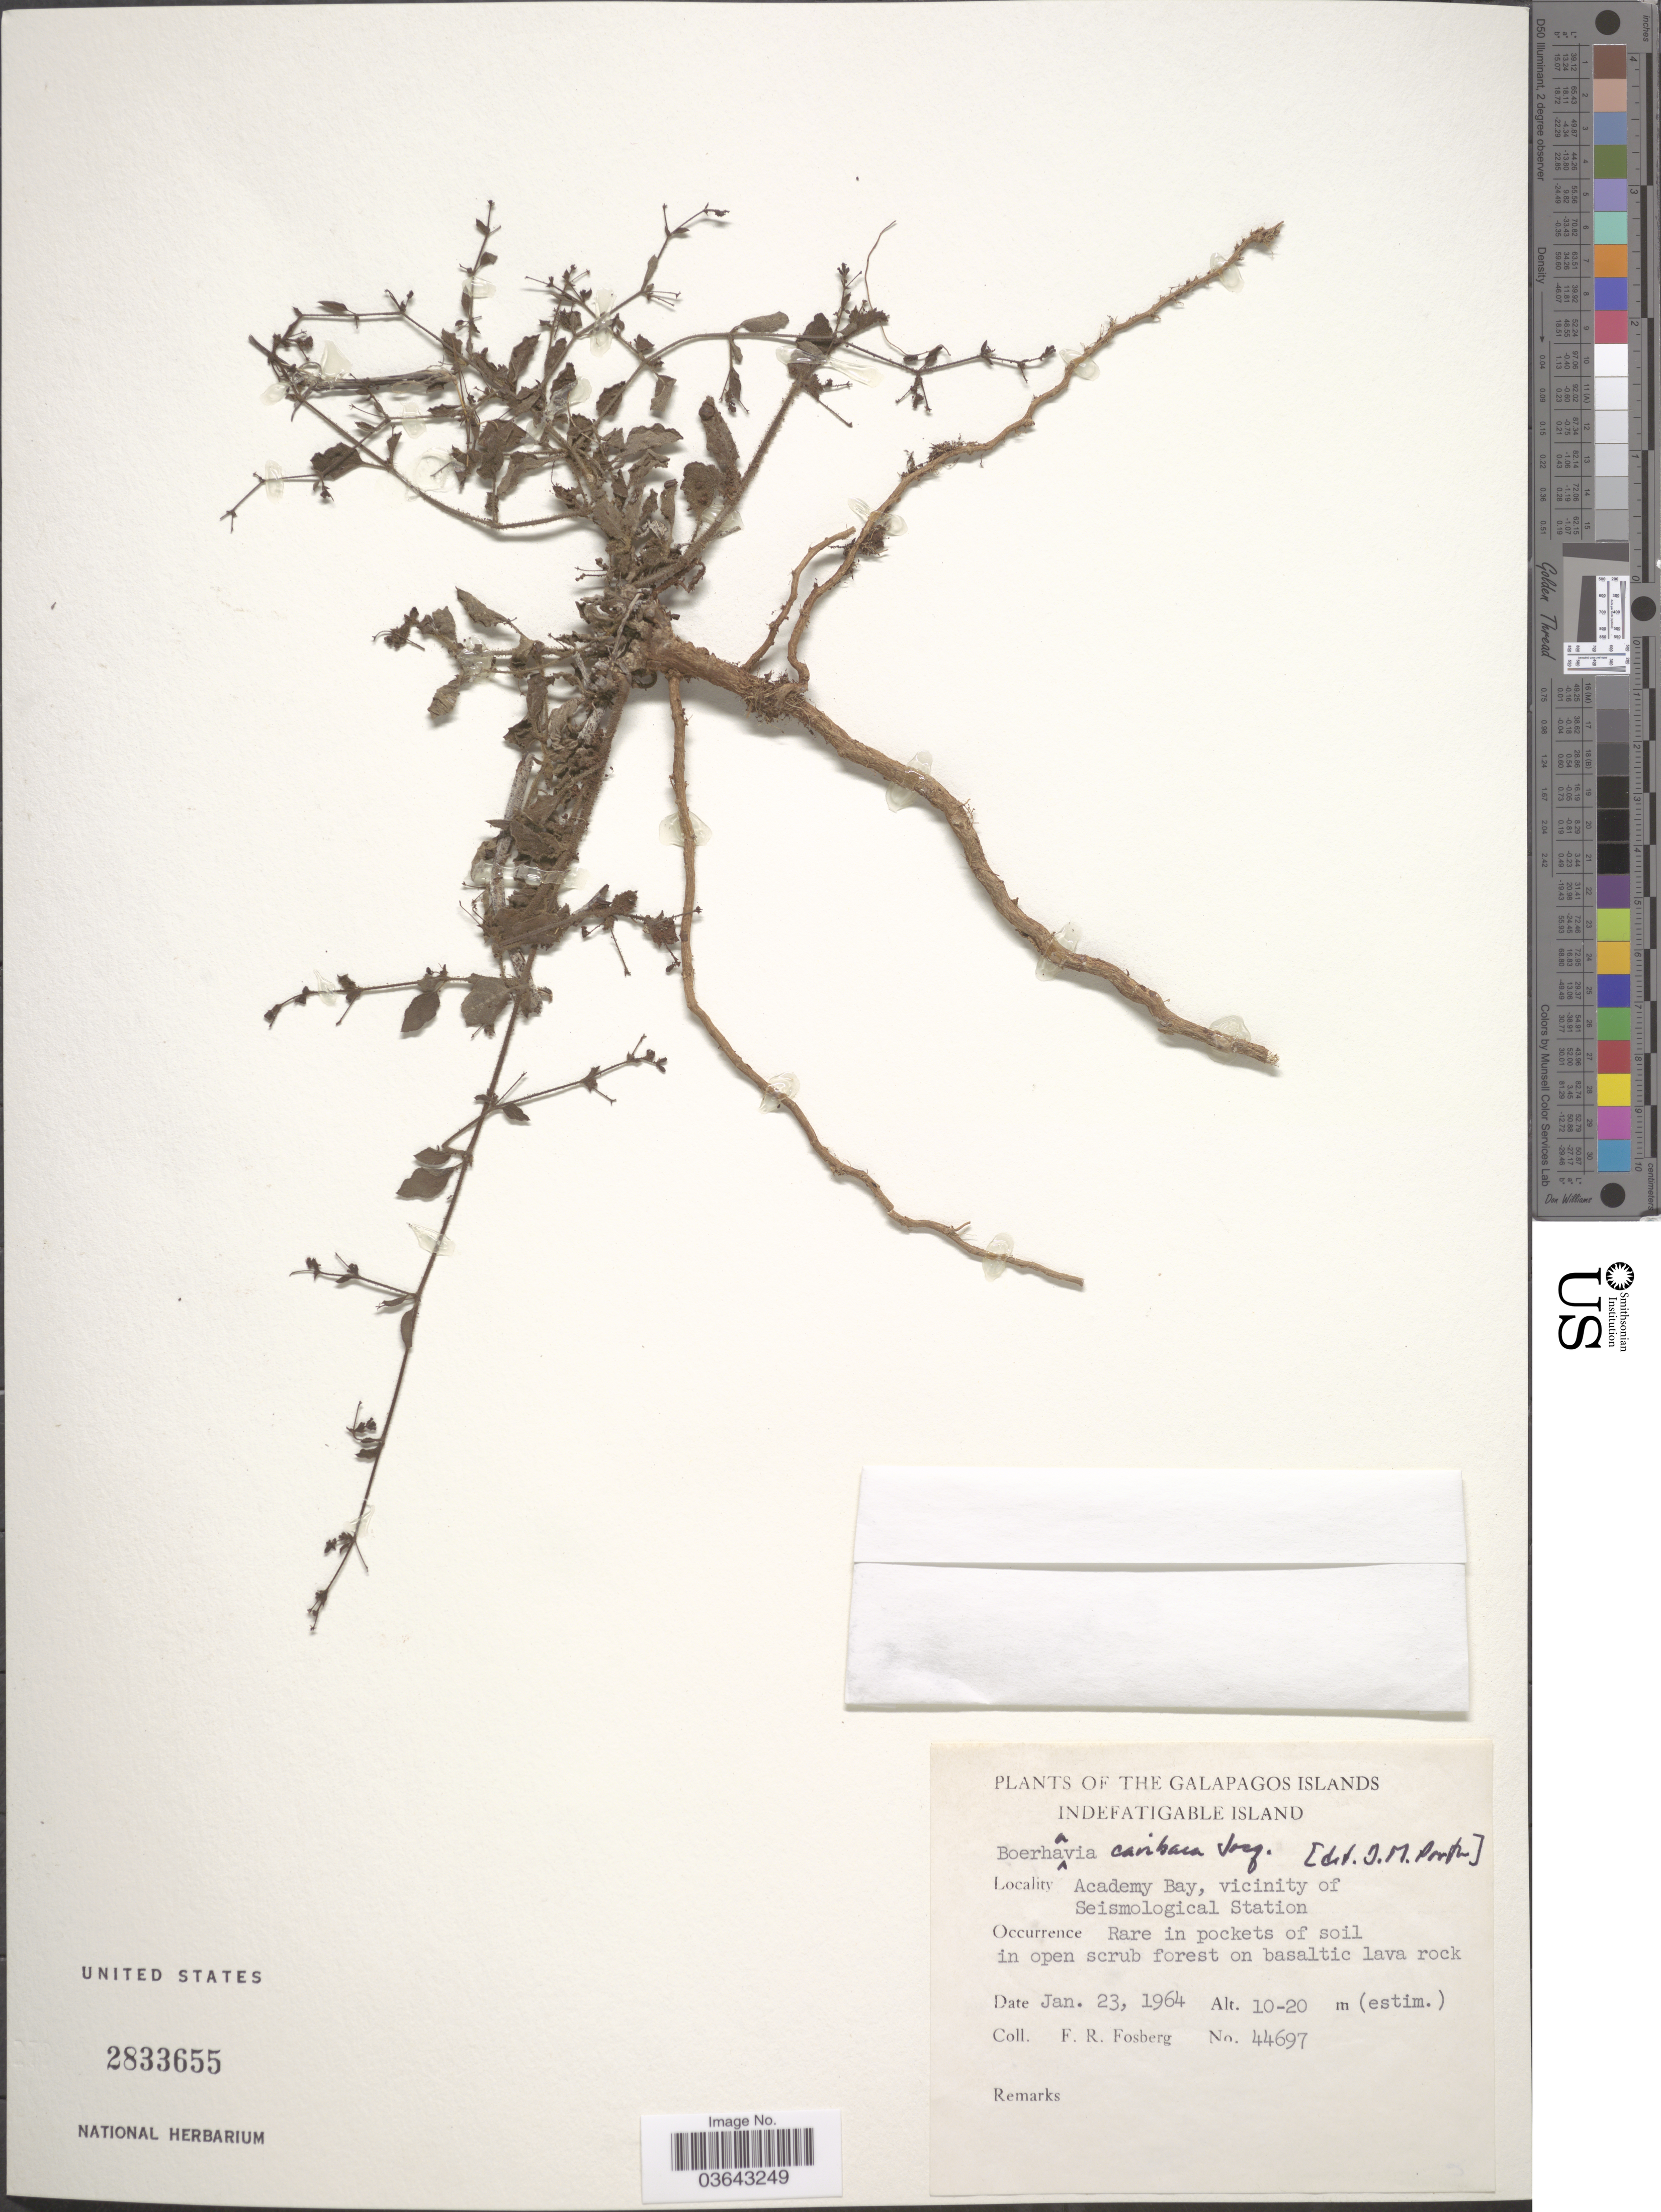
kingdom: Plantae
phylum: Tracheophyta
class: Magnoliopsida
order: Caryophyllales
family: Nyctaginaceae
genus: Boerhavia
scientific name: Boerhavia diffusa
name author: L.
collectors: F. R. Fosberg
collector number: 44697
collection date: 1964-01-23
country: Ecuador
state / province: Colón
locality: The Galapagos Islands. Indefatigable Island. Academy Bay, vicinity of Seismological Station.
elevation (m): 10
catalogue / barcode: US 2833655